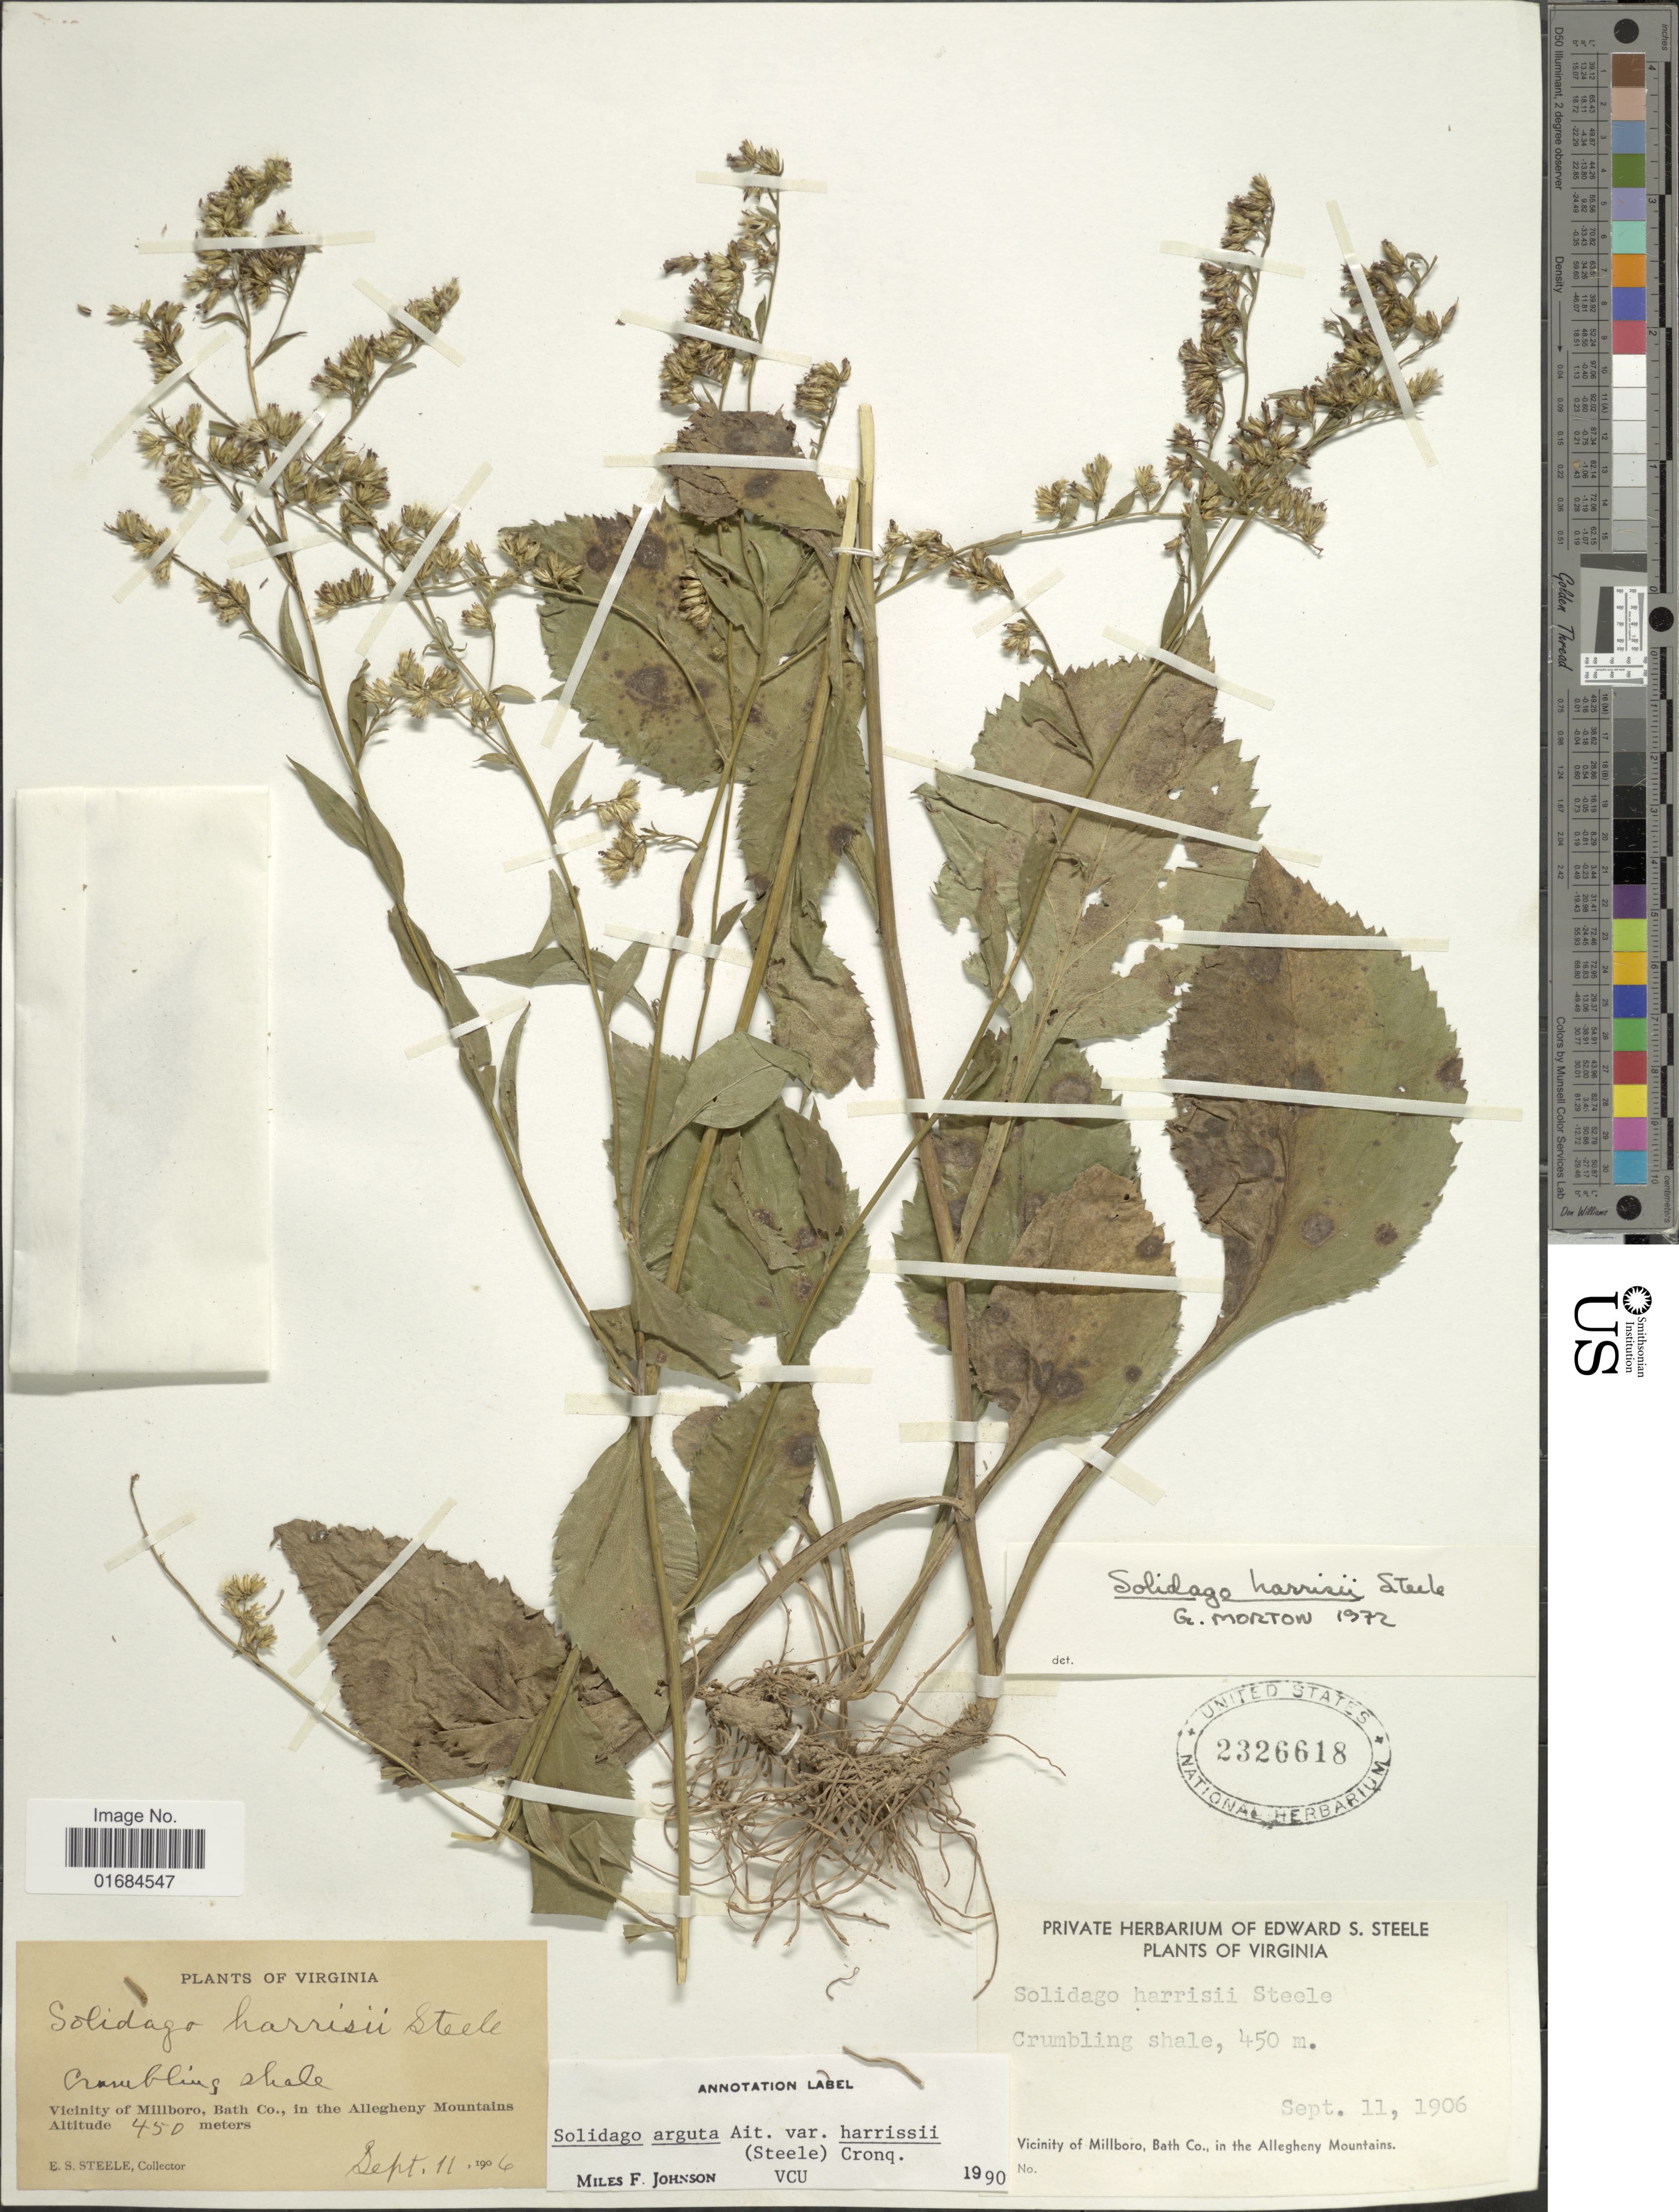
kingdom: Plantae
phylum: Tracheophyta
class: Magnoliopsida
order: Asterales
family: Asteraceae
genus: Solidago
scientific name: Solidago arguta var. harrisii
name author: (E.S. Steele) Cronq.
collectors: E. Steele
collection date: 1906-09-11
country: United States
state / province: Virginia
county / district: Bath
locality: Vicinity of Millboro, Bath Co. in the Allegheny Mountains.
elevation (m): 450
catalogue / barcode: US 2326618